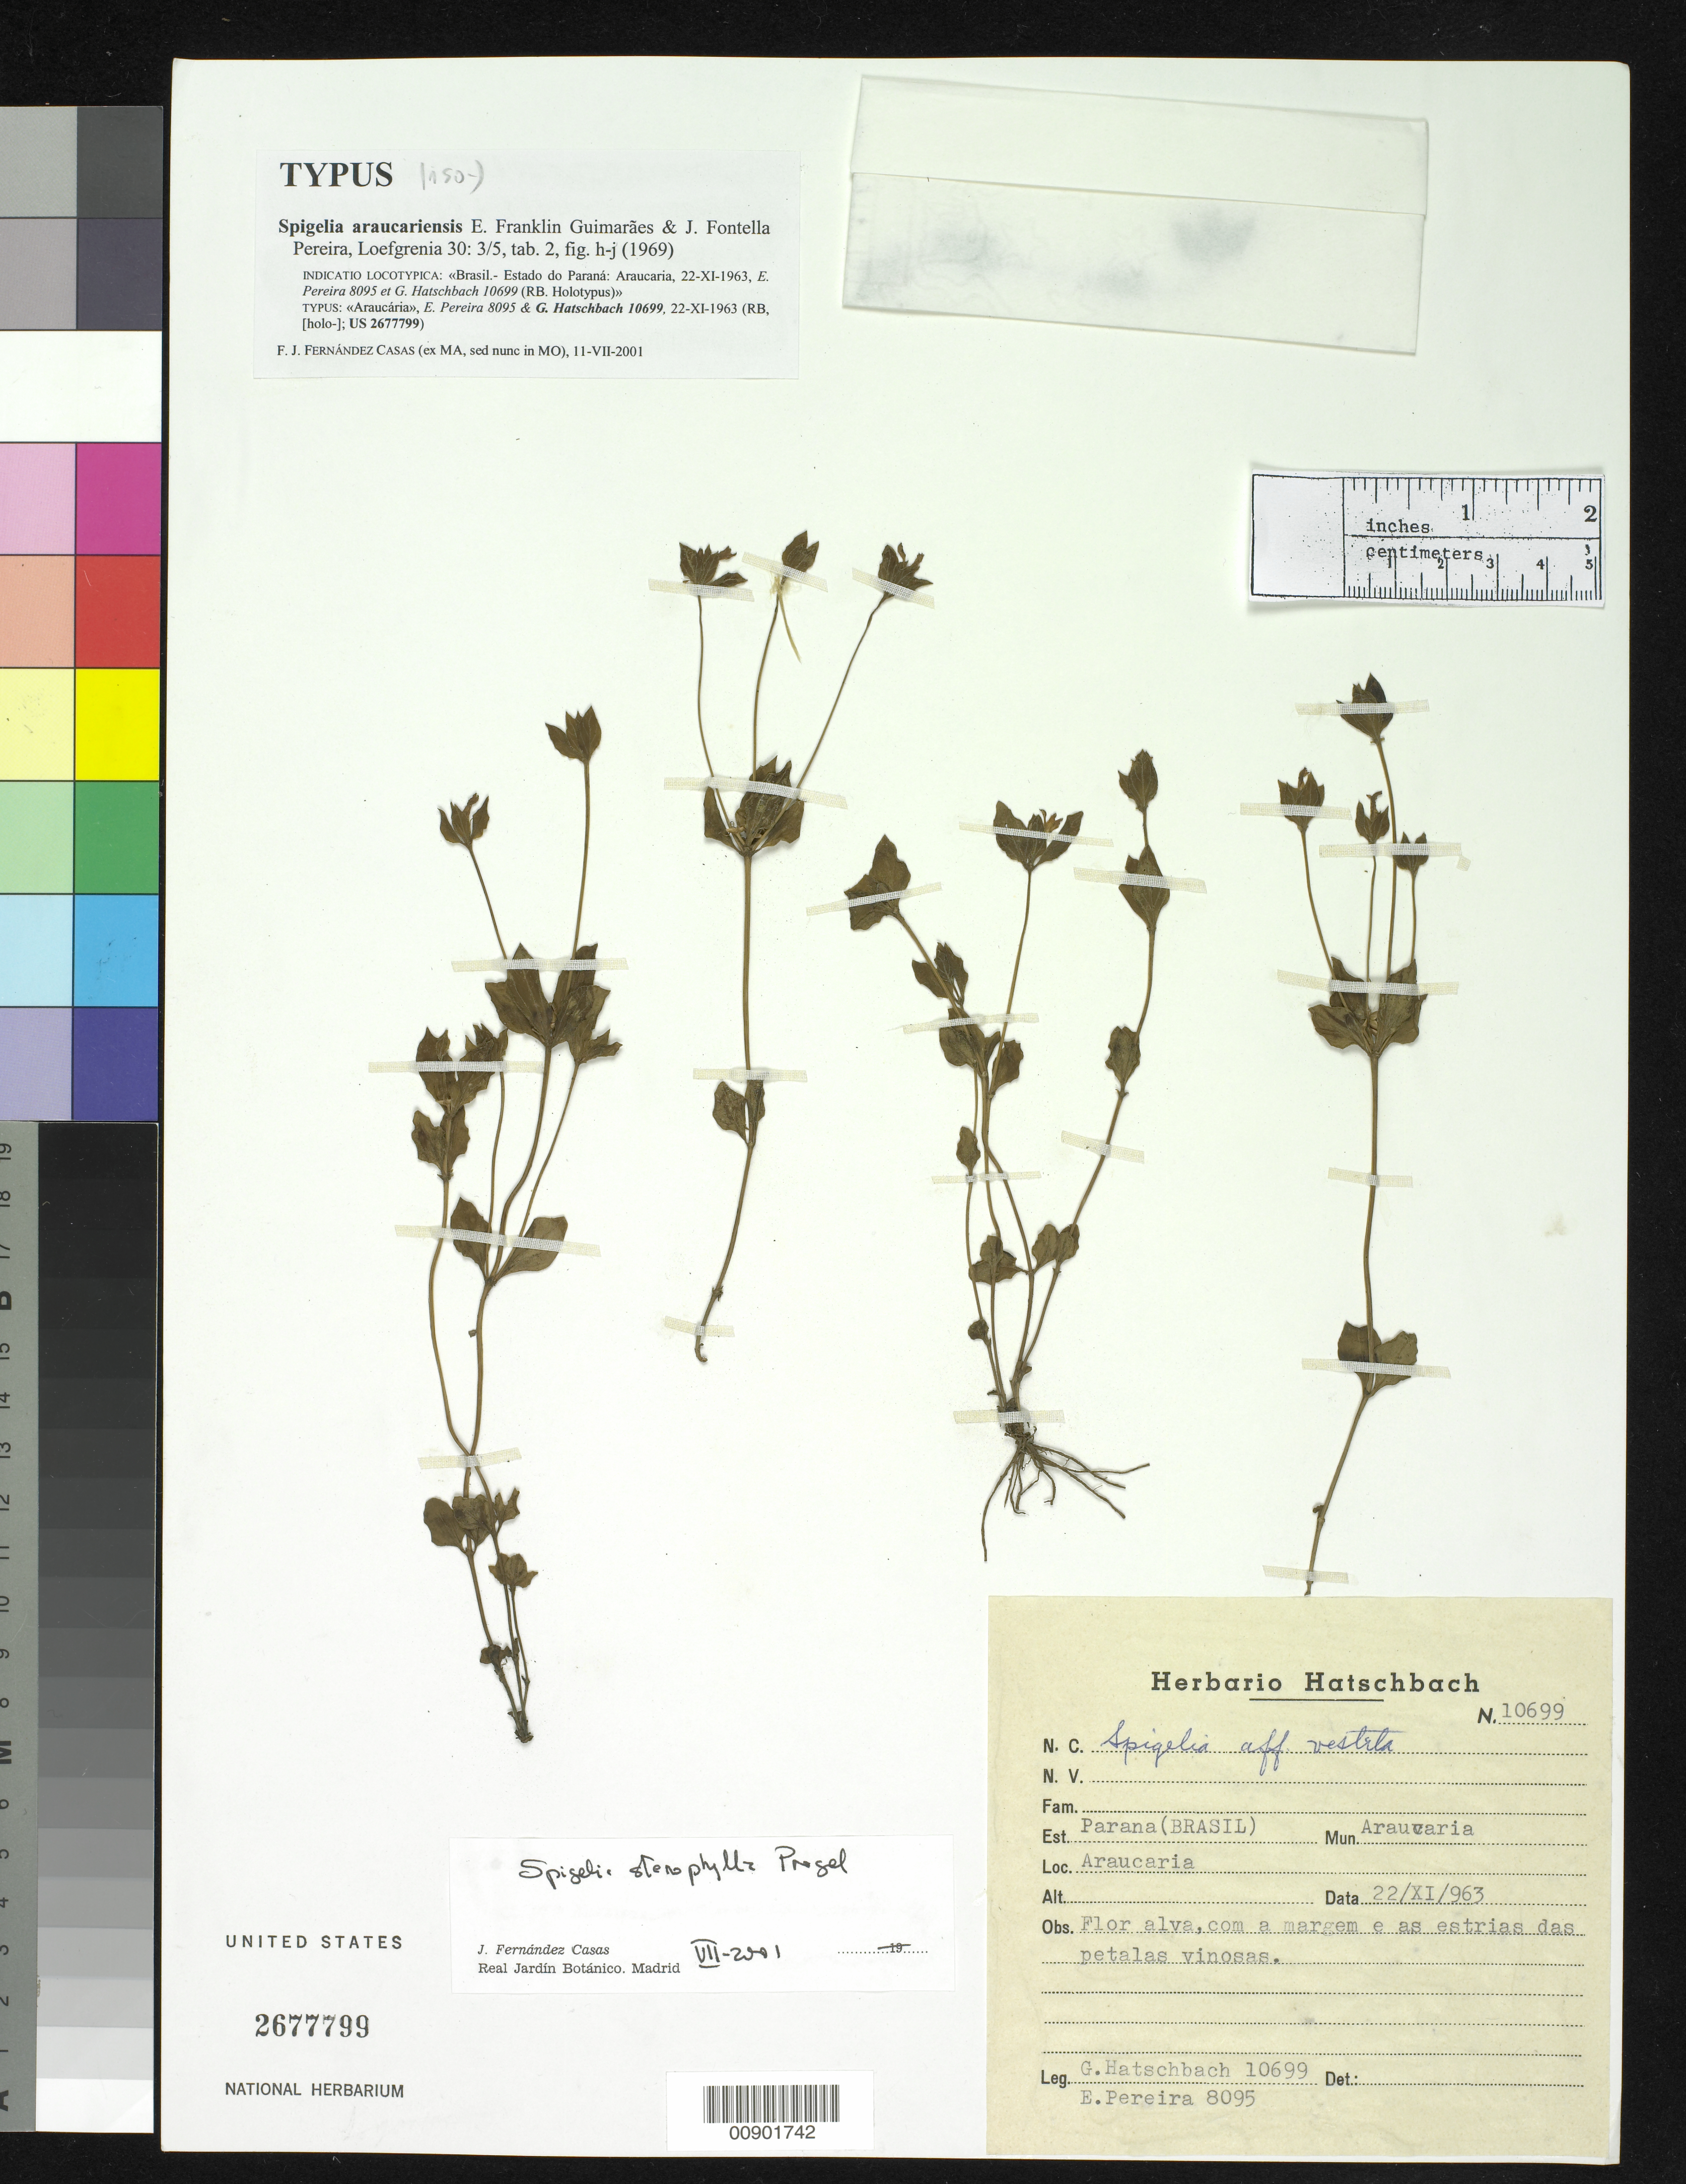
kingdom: Plantae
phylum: Tracheophyta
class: Magnoliopsida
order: Gentianales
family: Loganiaceae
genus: Spigelia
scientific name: Spigelia araucariensis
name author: E.F. Guim. & Fontella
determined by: Fernández Casas, F. J.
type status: Isotype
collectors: E. Pereira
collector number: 8095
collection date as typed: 22 Nov 1963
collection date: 1963-11-22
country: Brazil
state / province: Paraná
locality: Est. Parana (Brasil), Mun. Araucaria, Loc. Araucaria.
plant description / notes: Specimen is labeled as both Hatschbach 10699 & Pereira 8095.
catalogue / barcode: US 2677799